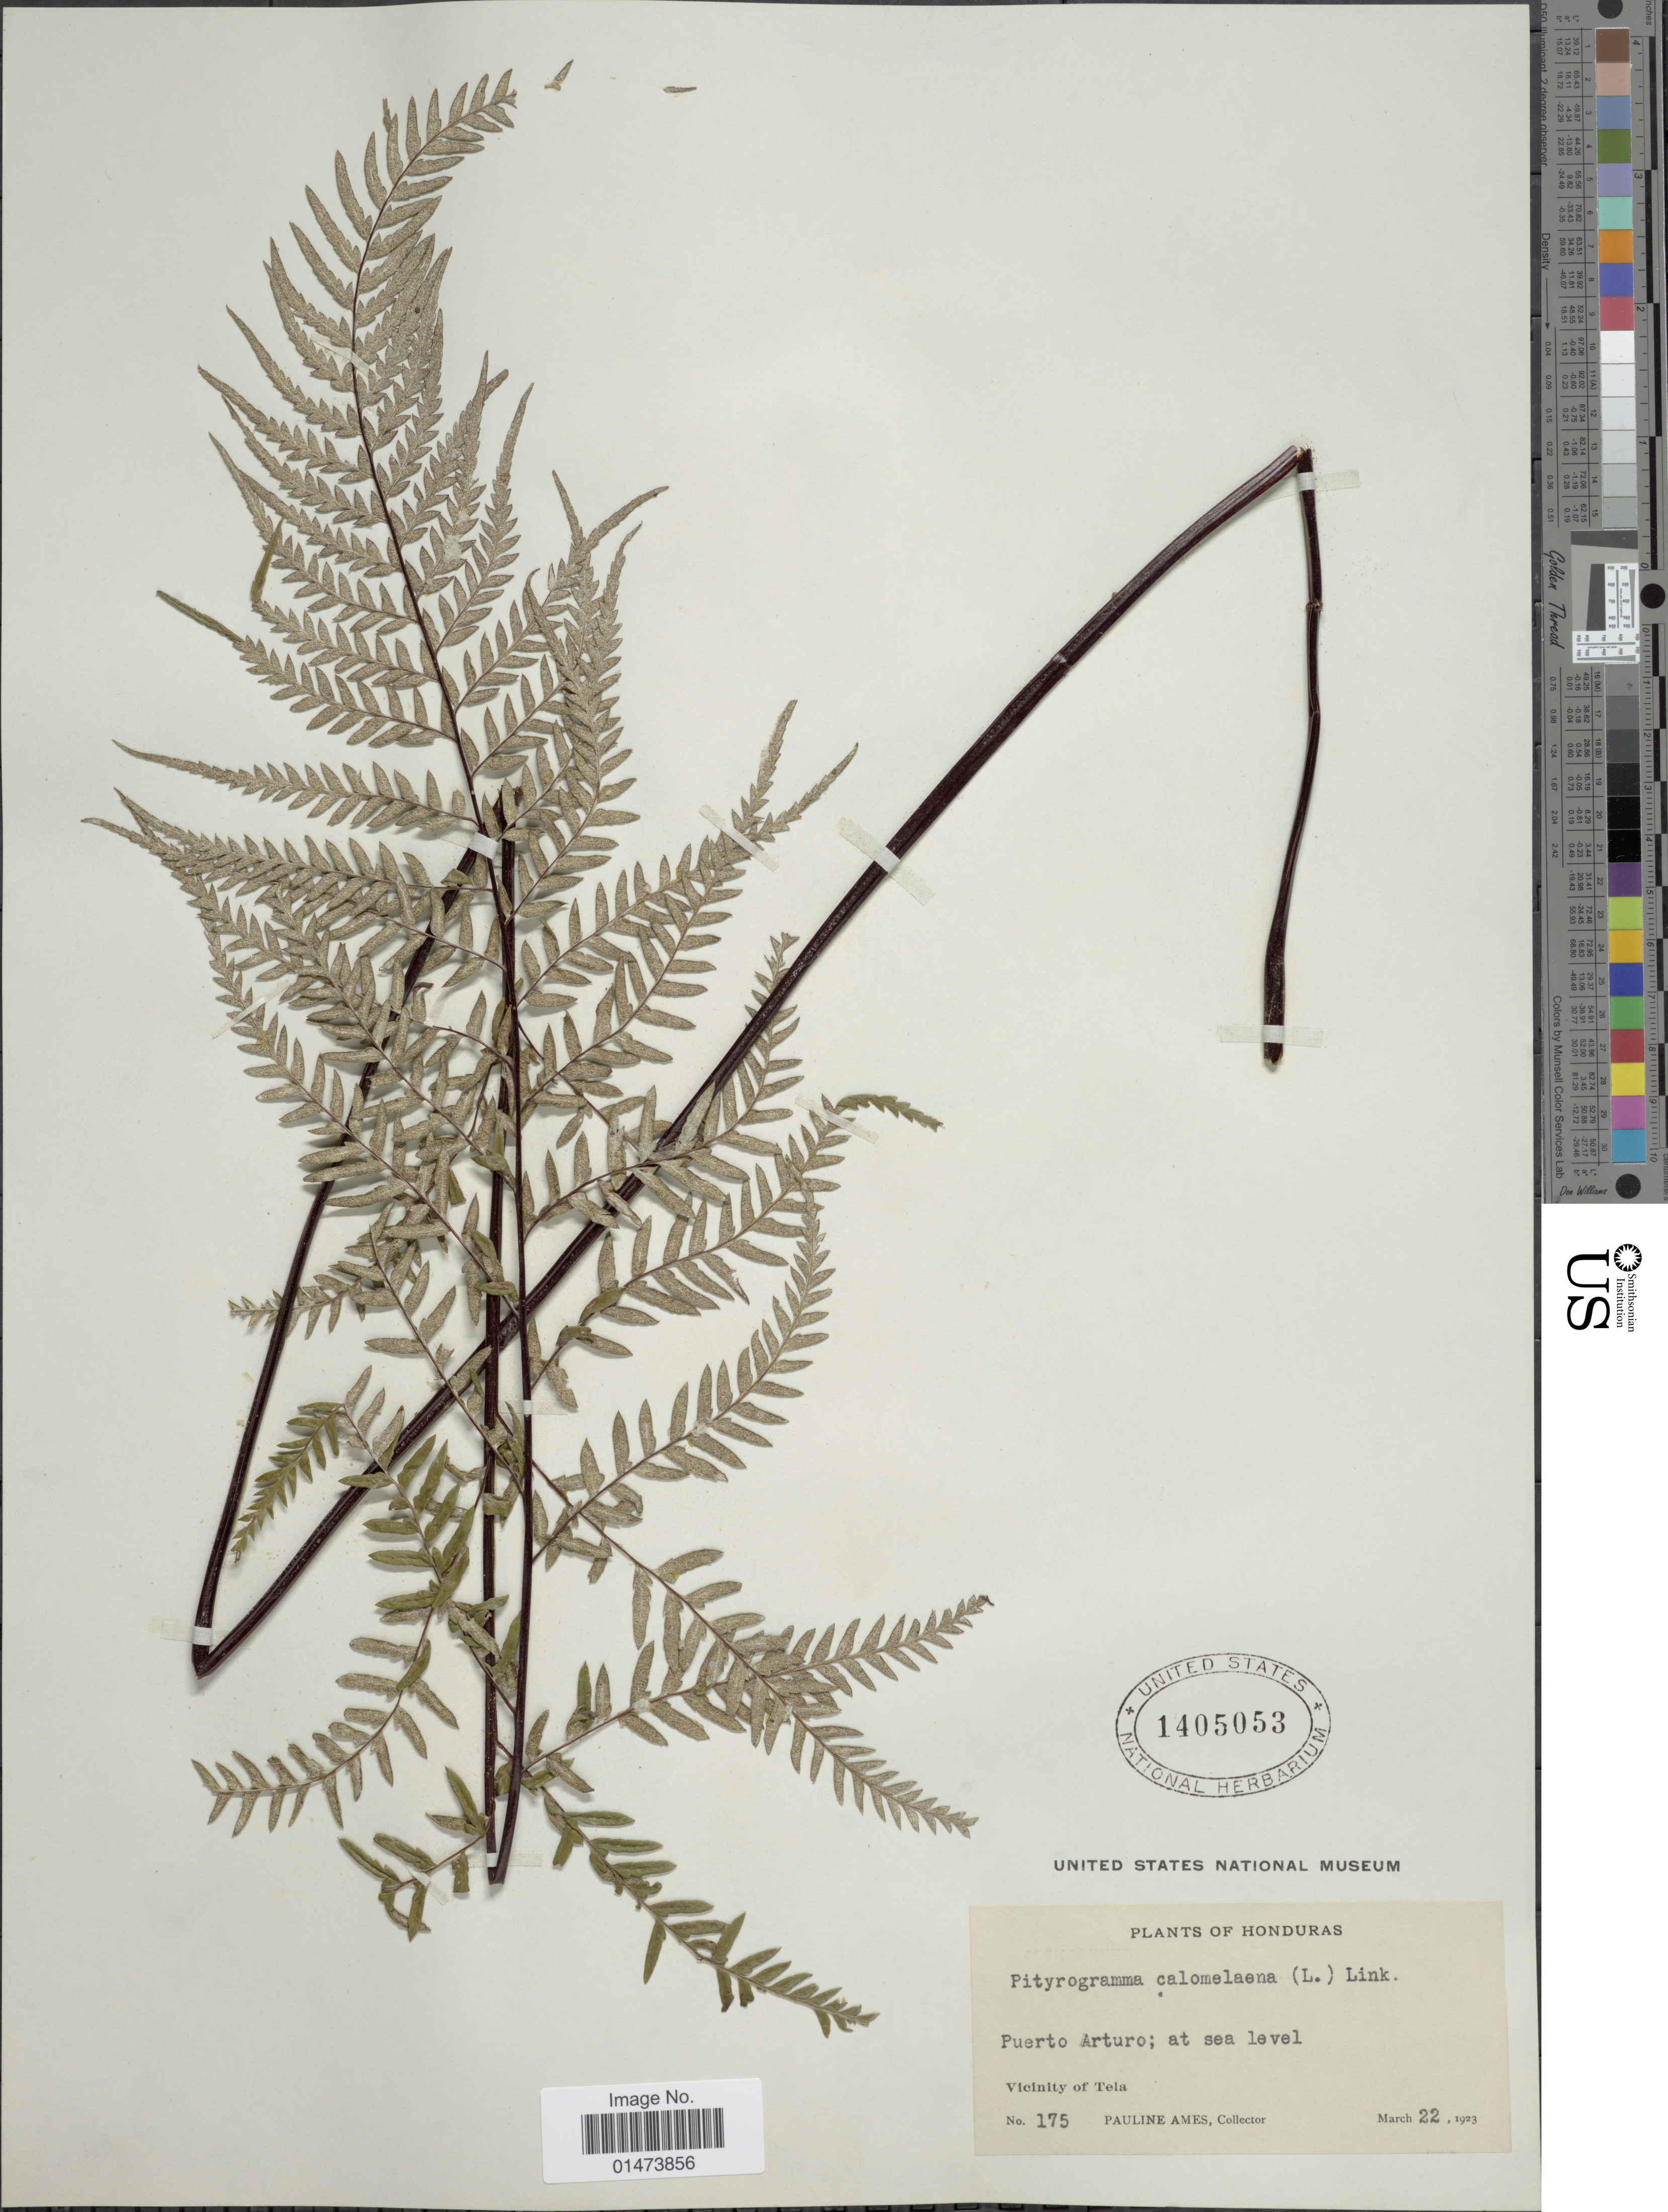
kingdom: Plantae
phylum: Tracheophyta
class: Polypodiopsida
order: Polypodiales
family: Pteridaceae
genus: Pityrogramma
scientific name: Pityrogramma calomelanos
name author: (L.) Link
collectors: P. Ames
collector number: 175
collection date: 1923-03-22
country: Mexico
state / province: Nayarit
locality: Puerto Arturo, Vicinity of troy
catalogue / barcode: US 1405053